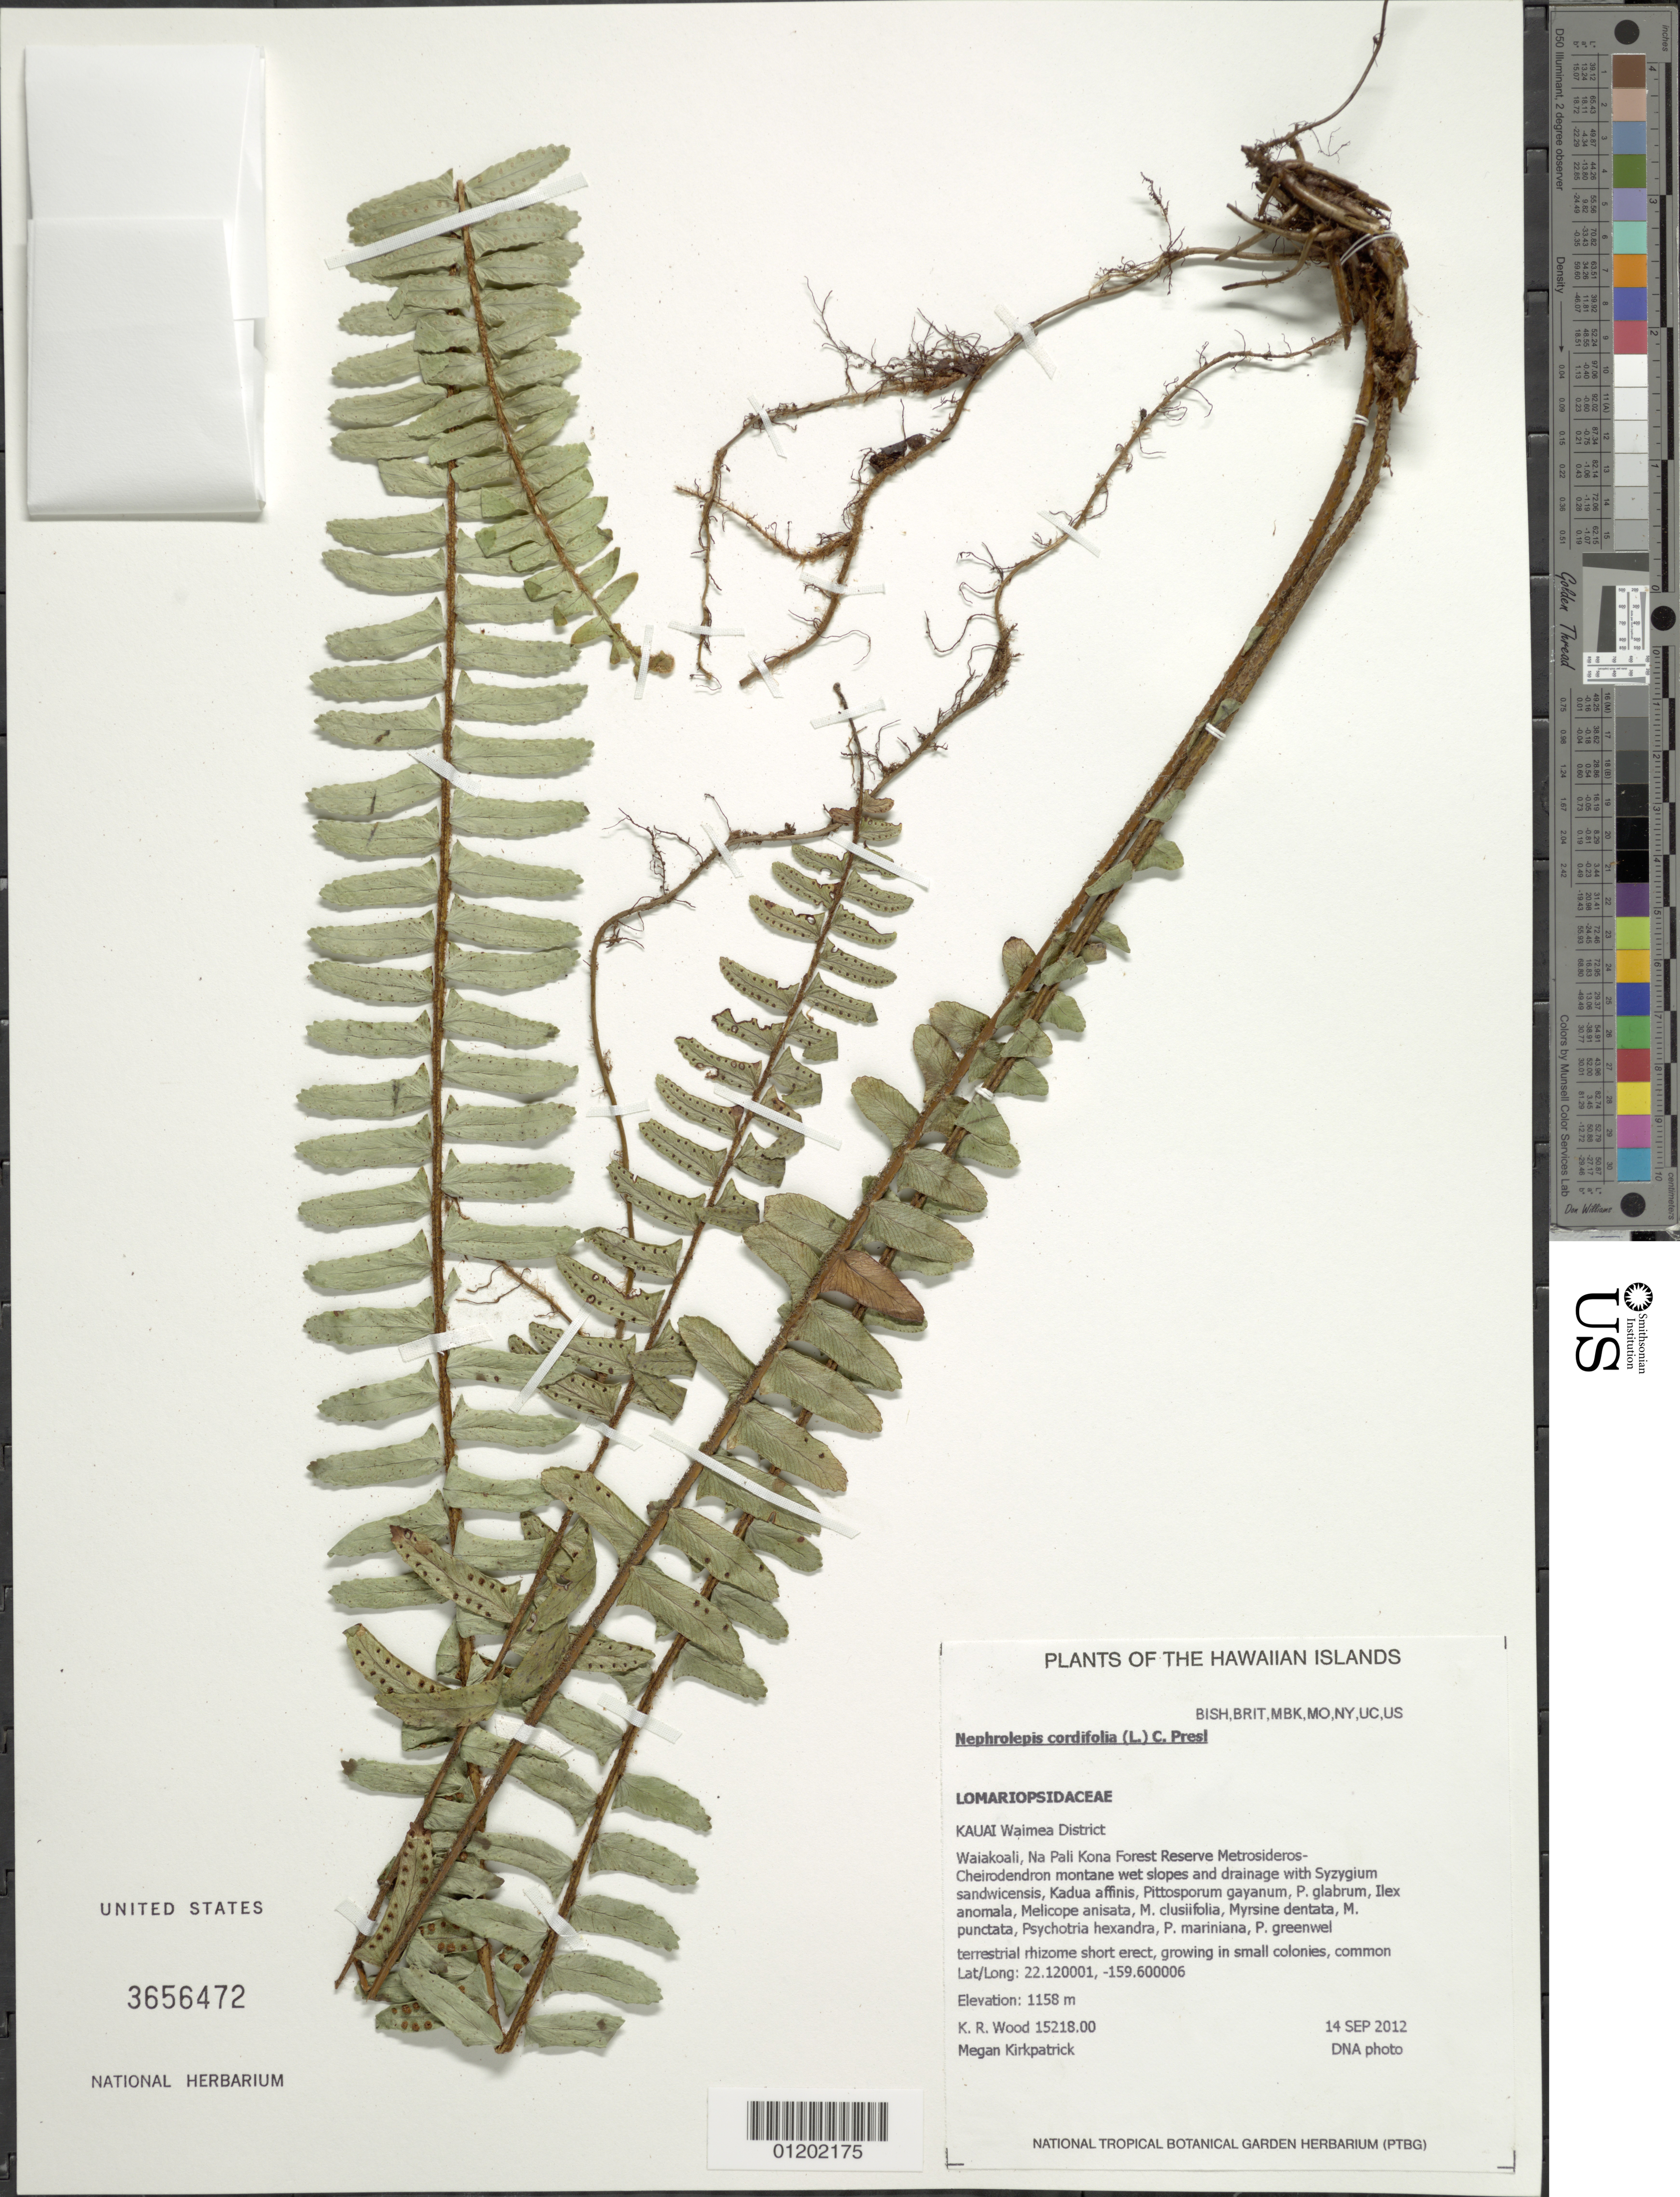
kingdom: Plantae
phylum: Tracheophyta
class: Polypodiopsida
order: Polypodiales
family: Nephrolepidaceae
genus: Nephrolepis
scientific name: Nephrolepis cordifolia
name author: (L.) C. Presl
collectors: K. R. Wood & M. Kirkpatrick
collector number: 15218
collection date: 2012-09-14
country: United States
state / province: Hawaii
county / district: Kauai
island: Kaua'i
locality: Waimea District, Waiakoaki, Na Pali Kona Forest Reserve.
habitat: Montane wet slopes.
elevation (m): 1158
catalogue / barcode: US 3656472